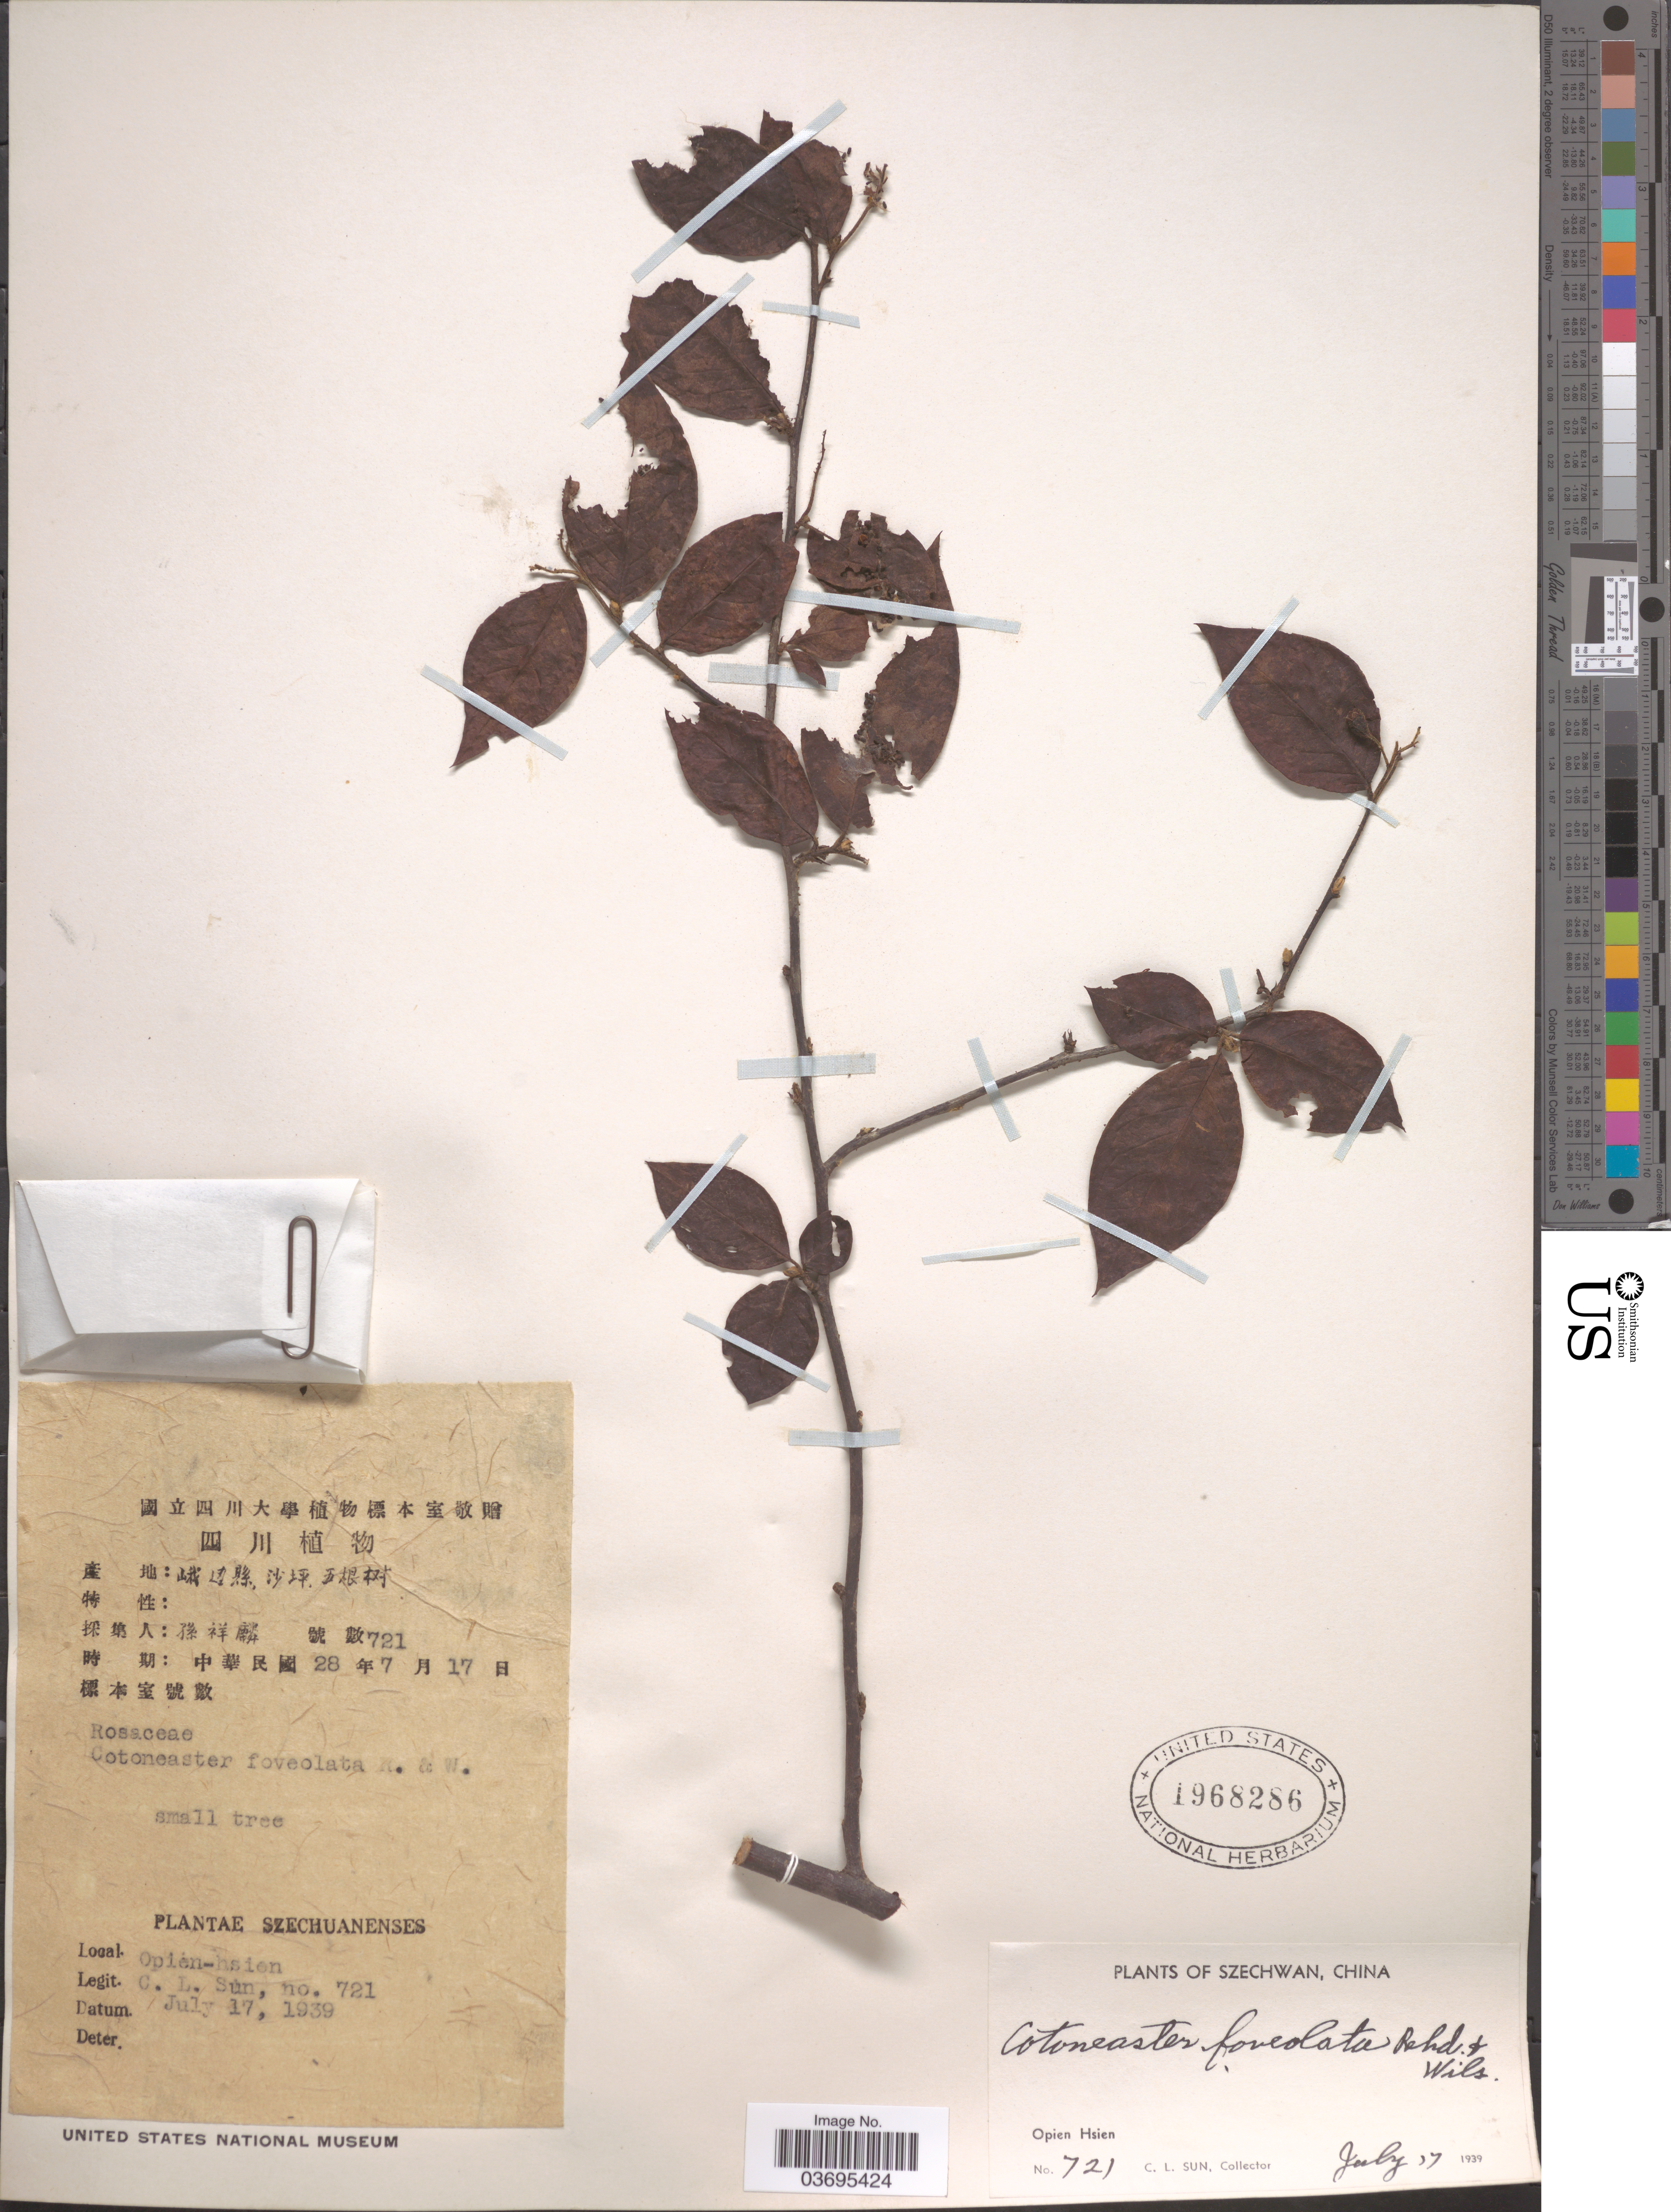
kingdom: Plantae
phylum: Tracheophyta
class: Magnoliopsida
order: Rosales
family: Rosaceae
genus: Cotoneaster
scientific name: Cotoneaster foveolatus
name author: Rehder & E.H. Wilson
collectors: C. Sun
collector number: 721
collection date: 1939-07-17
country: China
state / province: Sichuan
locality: Szechwan. Opien Hsien.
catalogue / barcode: US 1968286